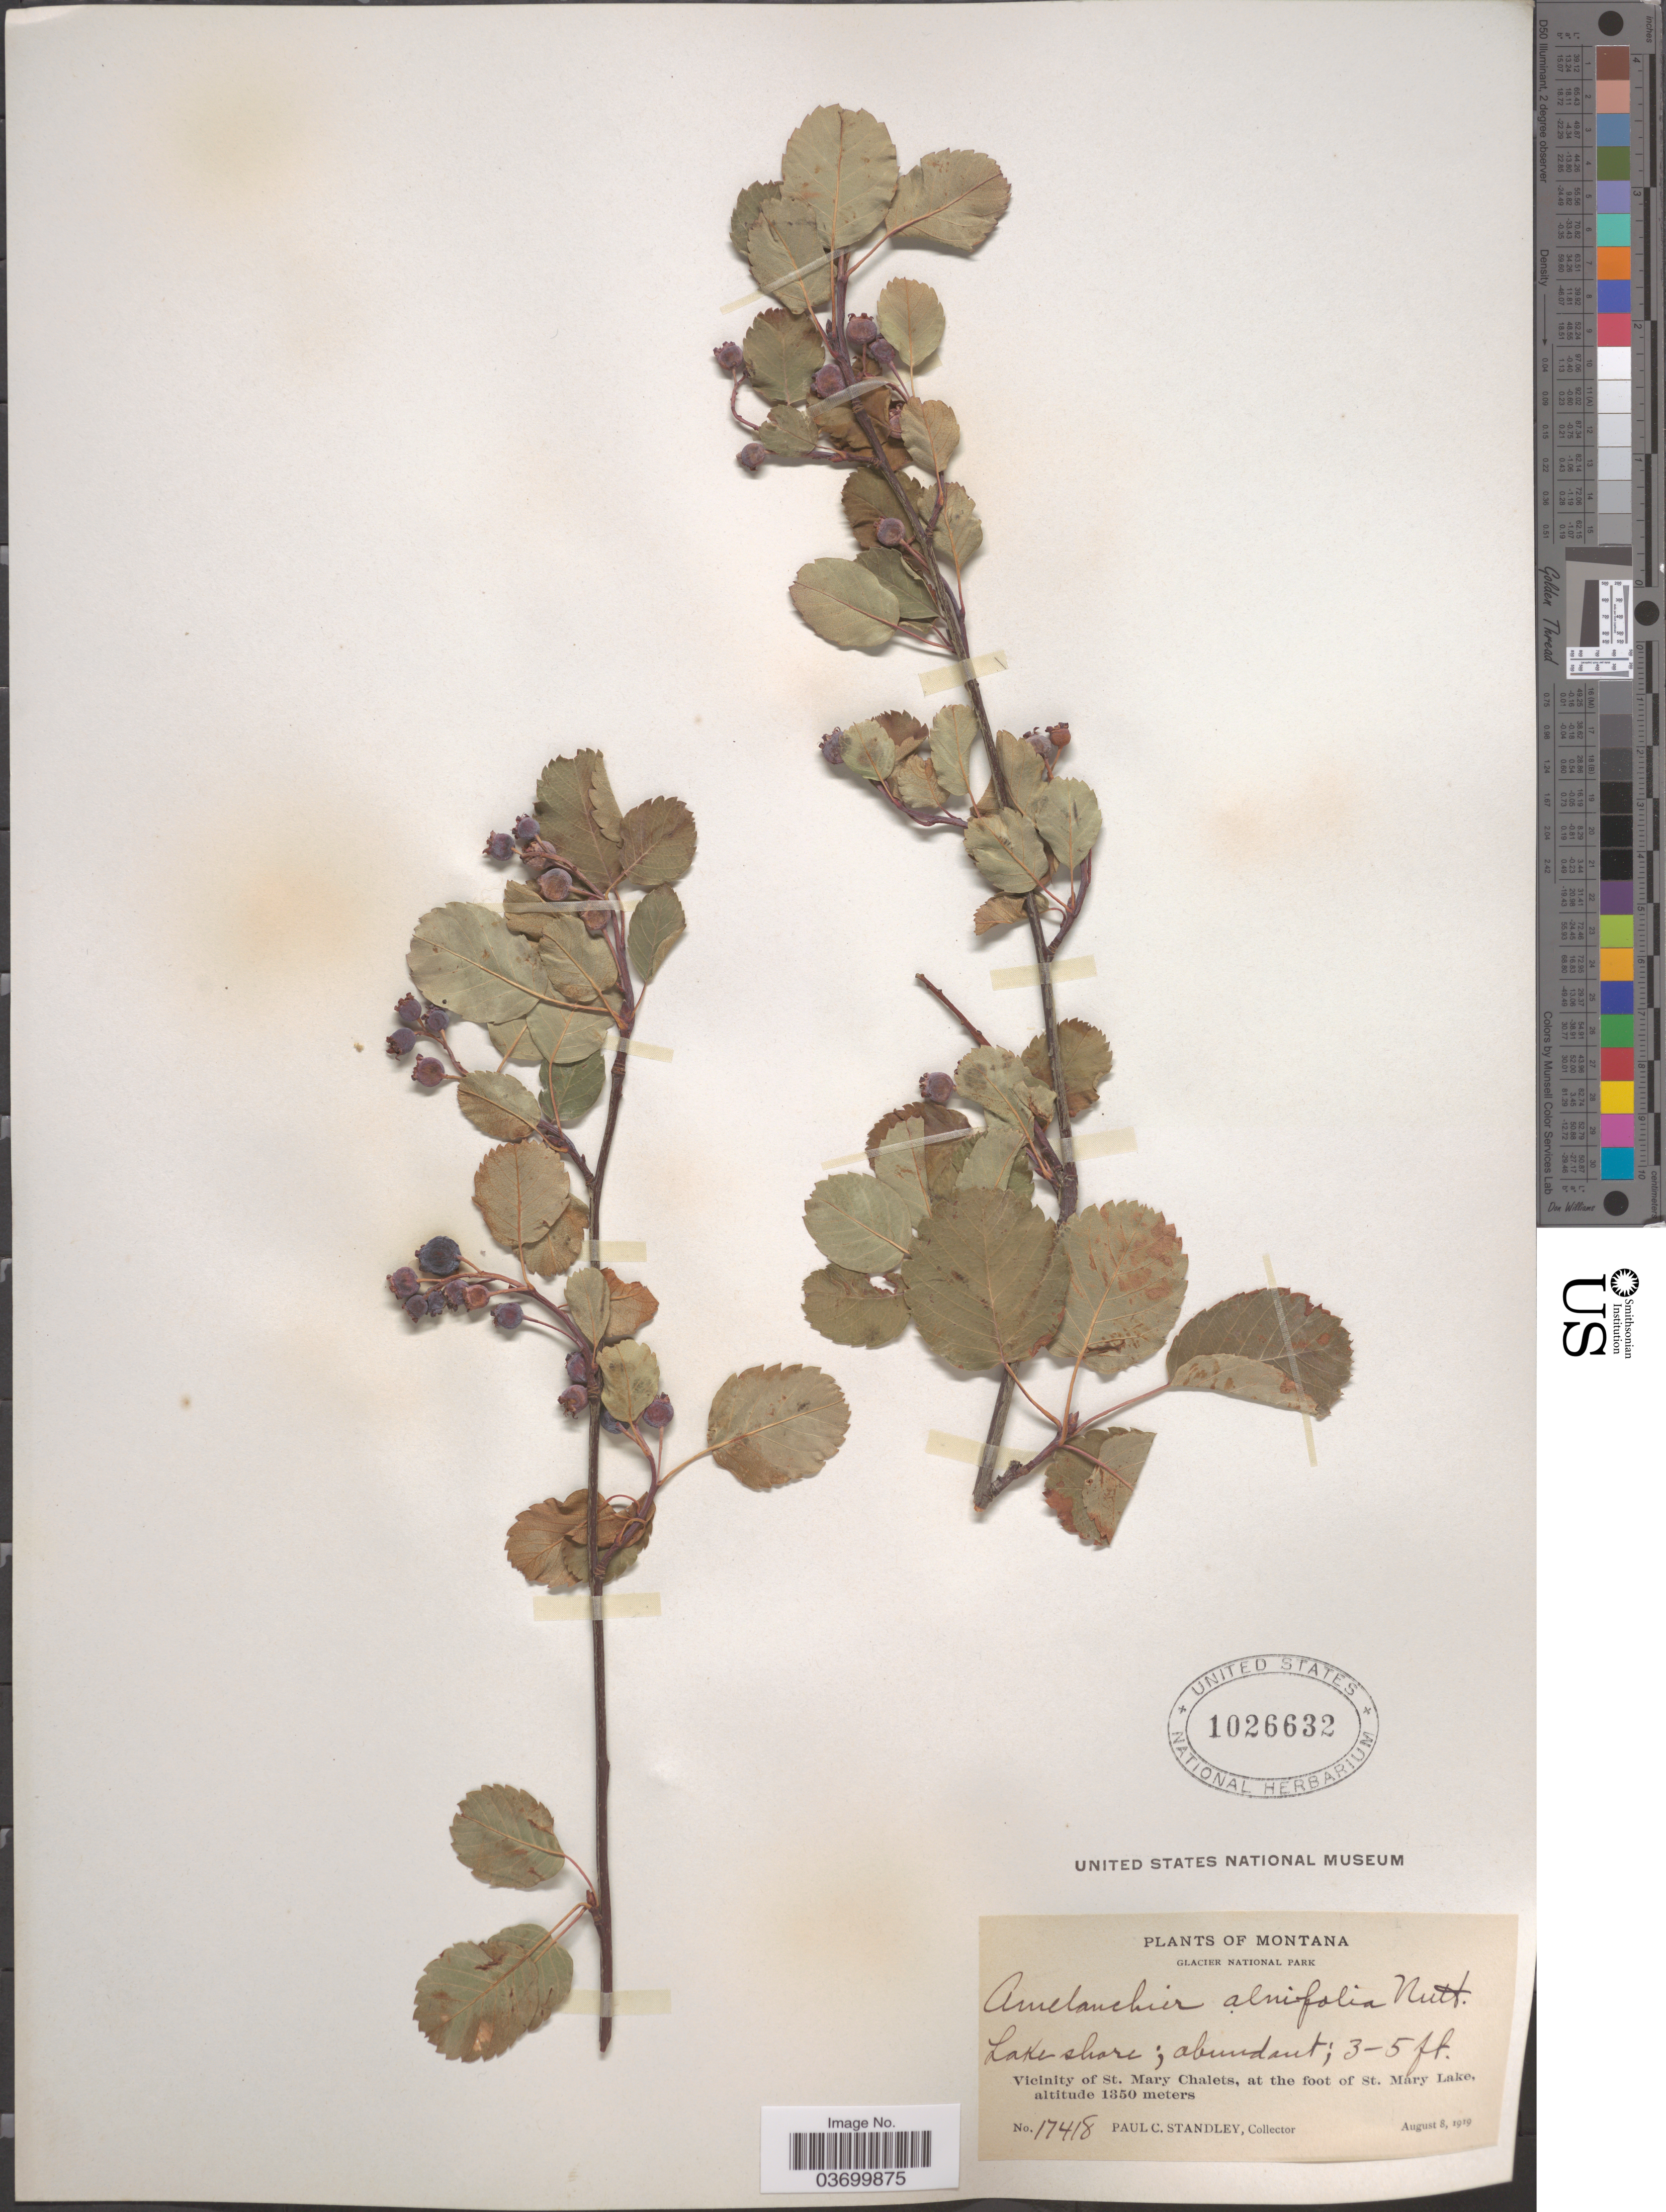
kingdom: Plantae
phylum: Tracheophyta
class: Magnoliopsida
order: Rosales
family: Rosaceae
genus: Amelanchier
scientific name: Amelanchier alnifolia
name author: (Nutt.) Nutt. ex M. Roem.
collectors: P. C. Standley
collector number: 17418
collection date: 1919-08-08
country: United States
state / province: Montana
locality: Glacier National Park. Vicinity of St. Mary Chalets, at the foot of St. Mary Lake.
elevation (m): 1350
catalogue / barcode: US 1026632